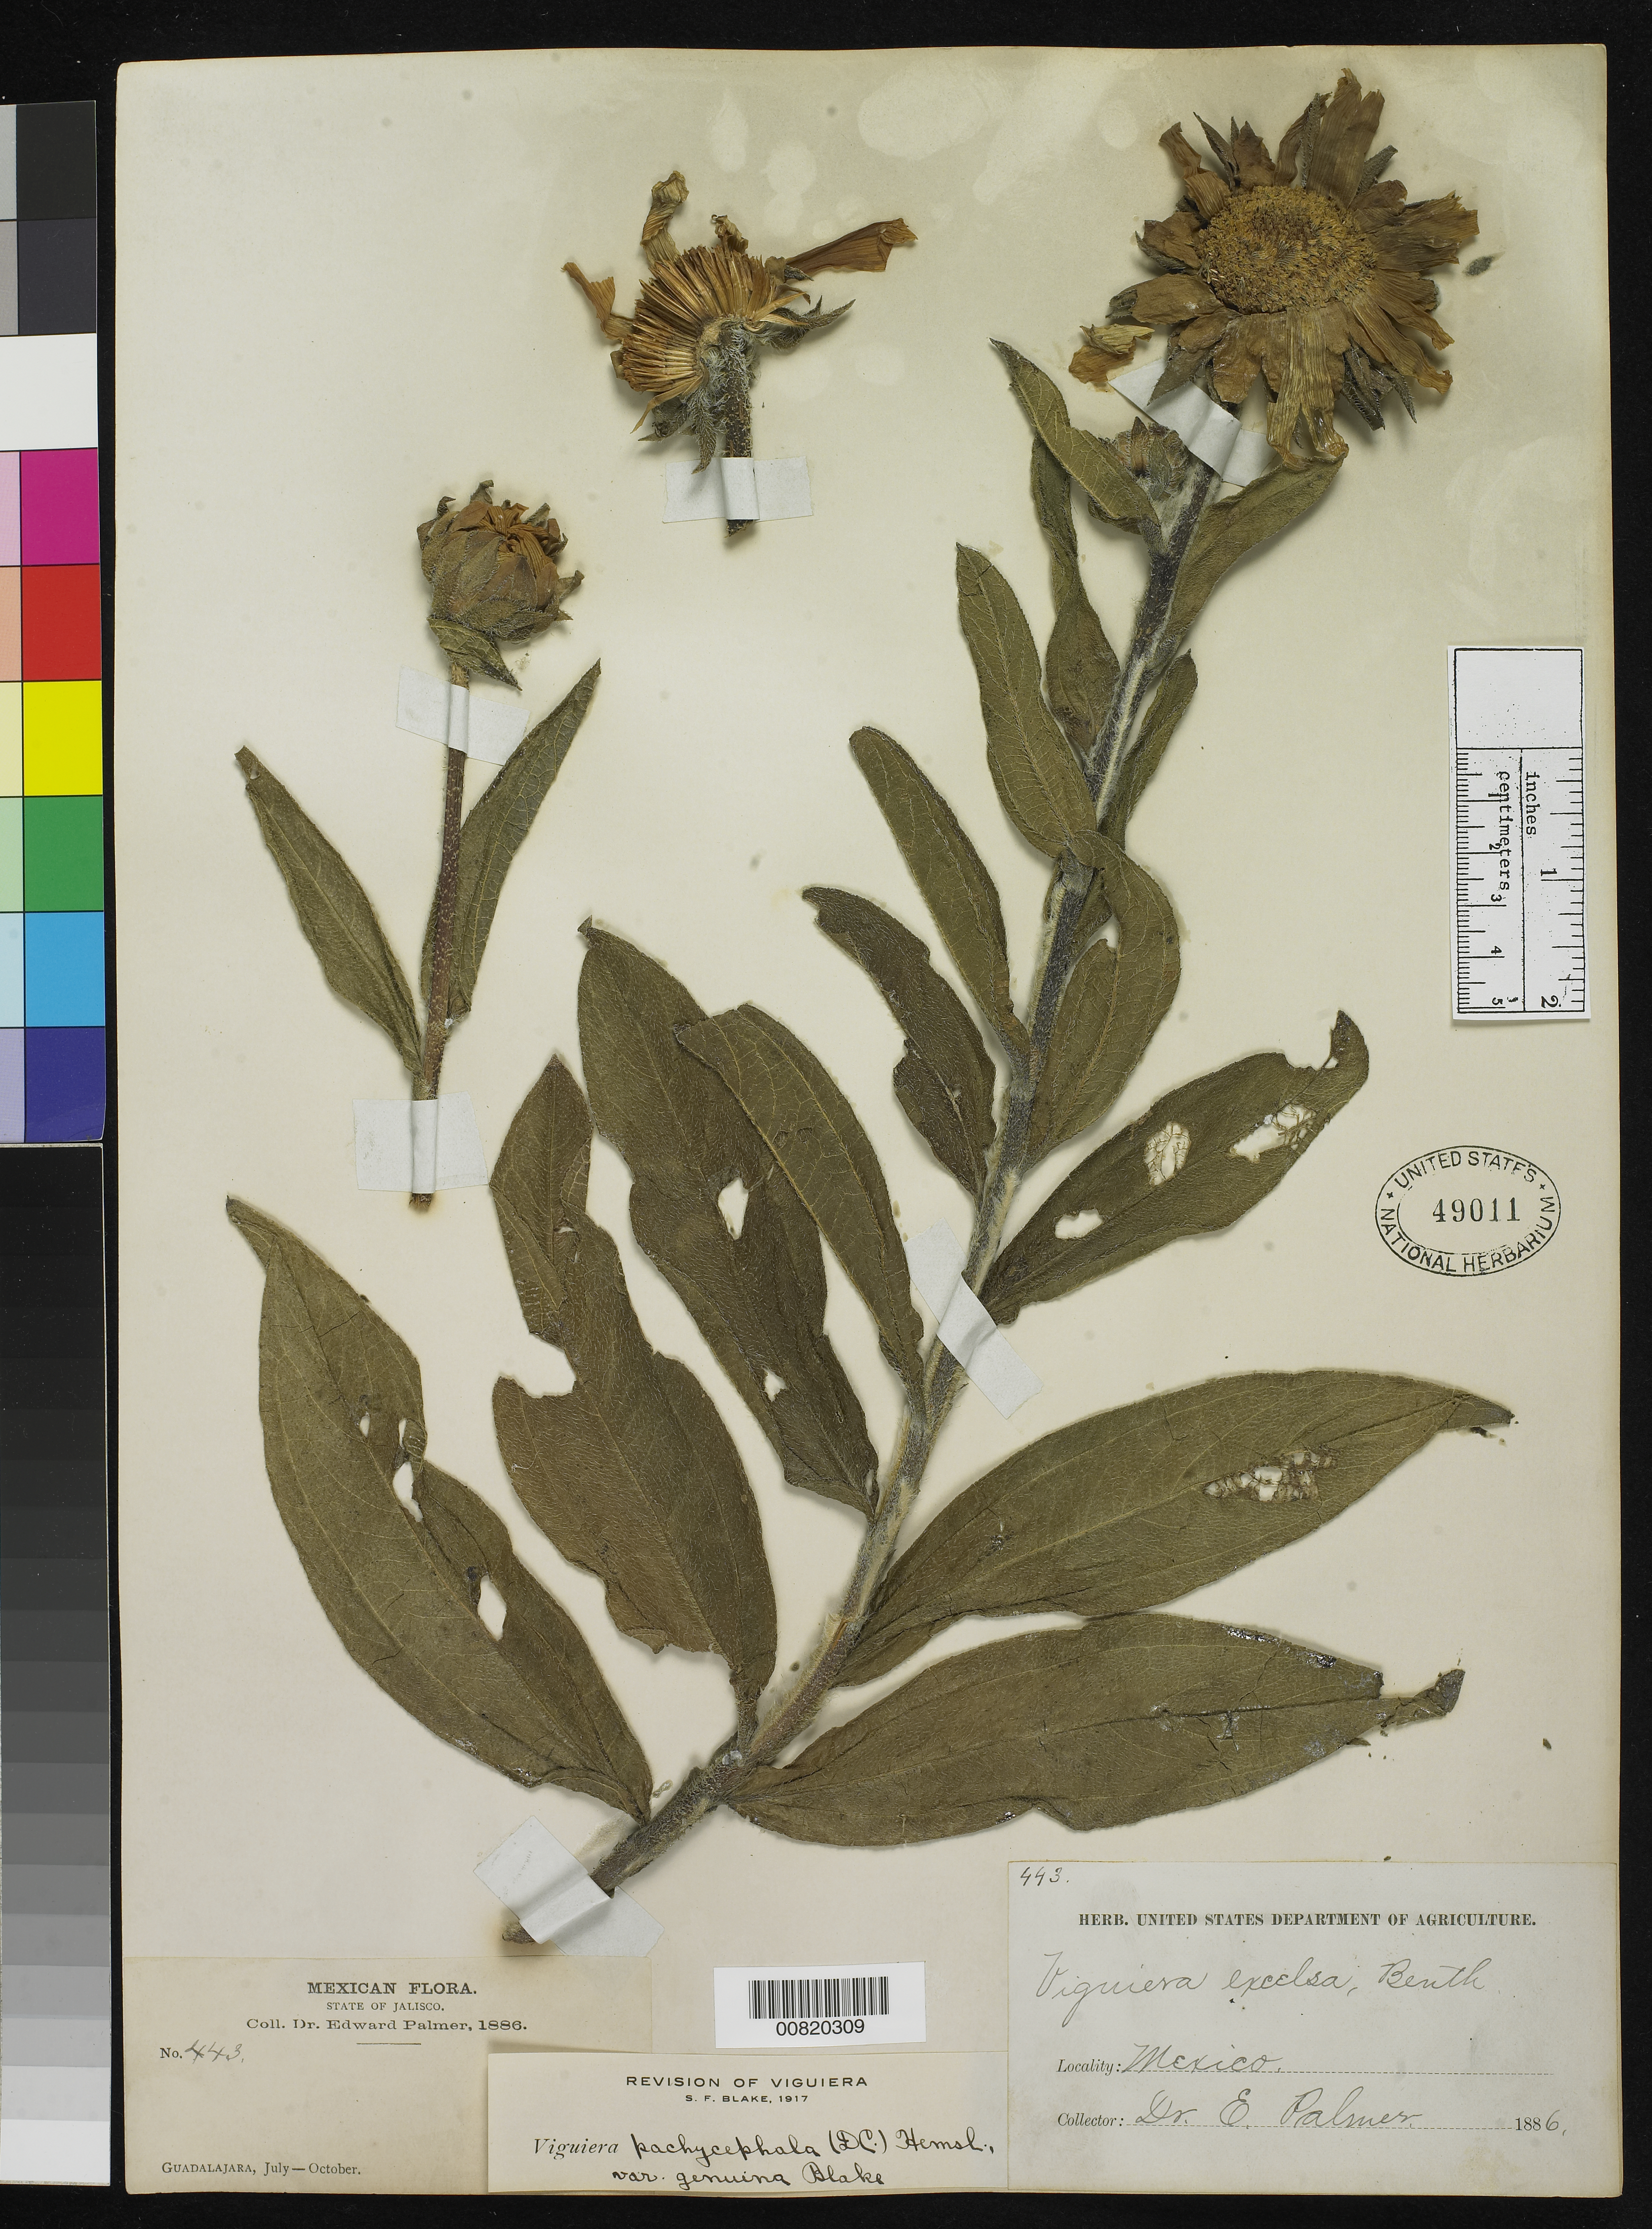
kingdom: Plantae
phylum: Tracheophyta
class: Magnoliopsida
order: Asterales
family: Asteraceae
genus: Viguiera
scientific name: Viguiera pachycephala var. genuina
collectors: E. Palmer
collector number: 443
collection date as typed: Jul 1886 to -- Oct 1886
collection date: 1886-07/1886-10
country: Mexico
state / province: Jalisco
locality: Guadalajara, Jalisco.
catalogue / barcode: US 49011